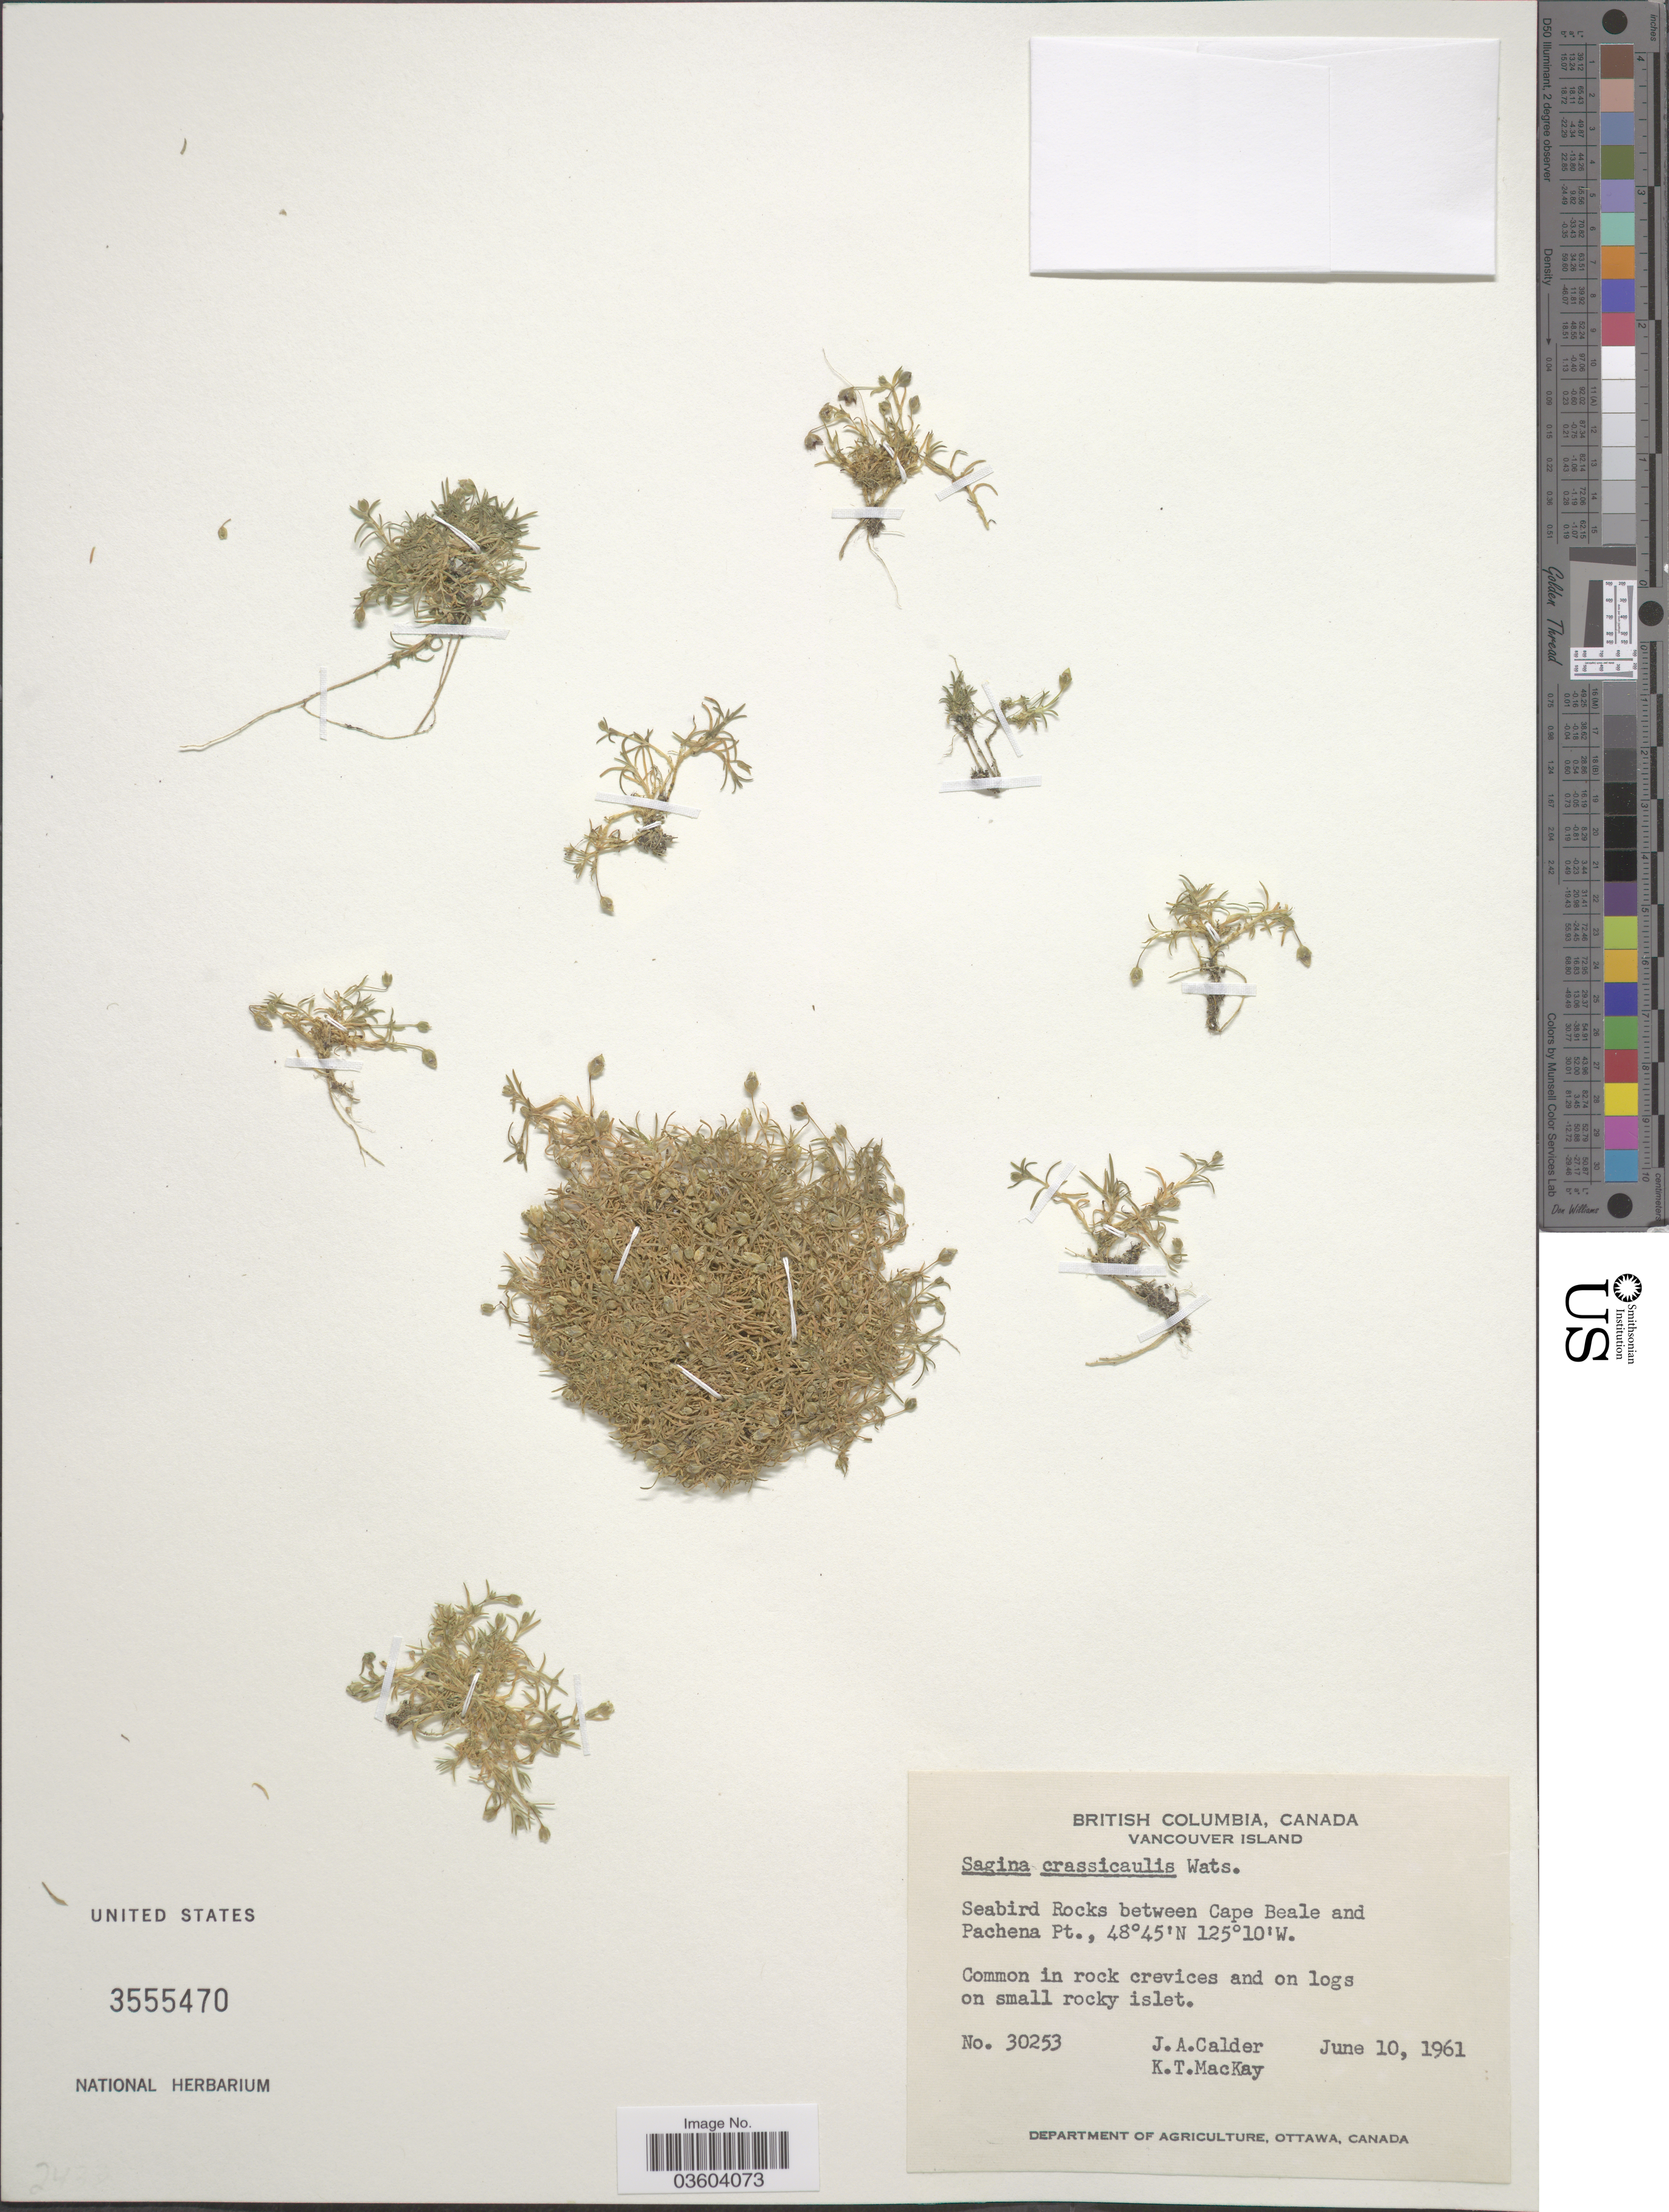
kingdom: Plantae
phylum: Tracheophyta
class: Magnoliopsida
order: Caryophyllales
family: Caryophyllaceae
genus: Sagina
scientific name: Sagina crassicaulis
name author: S. Watson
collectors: J. A. Calder & K. T. Mackay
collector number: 30253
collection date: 1961-06-10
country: Canada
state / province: British Columbia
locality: Vancouver Island. Seabird Rocks between Cape Beale and Pachena Pt.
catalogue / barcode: US 3555470